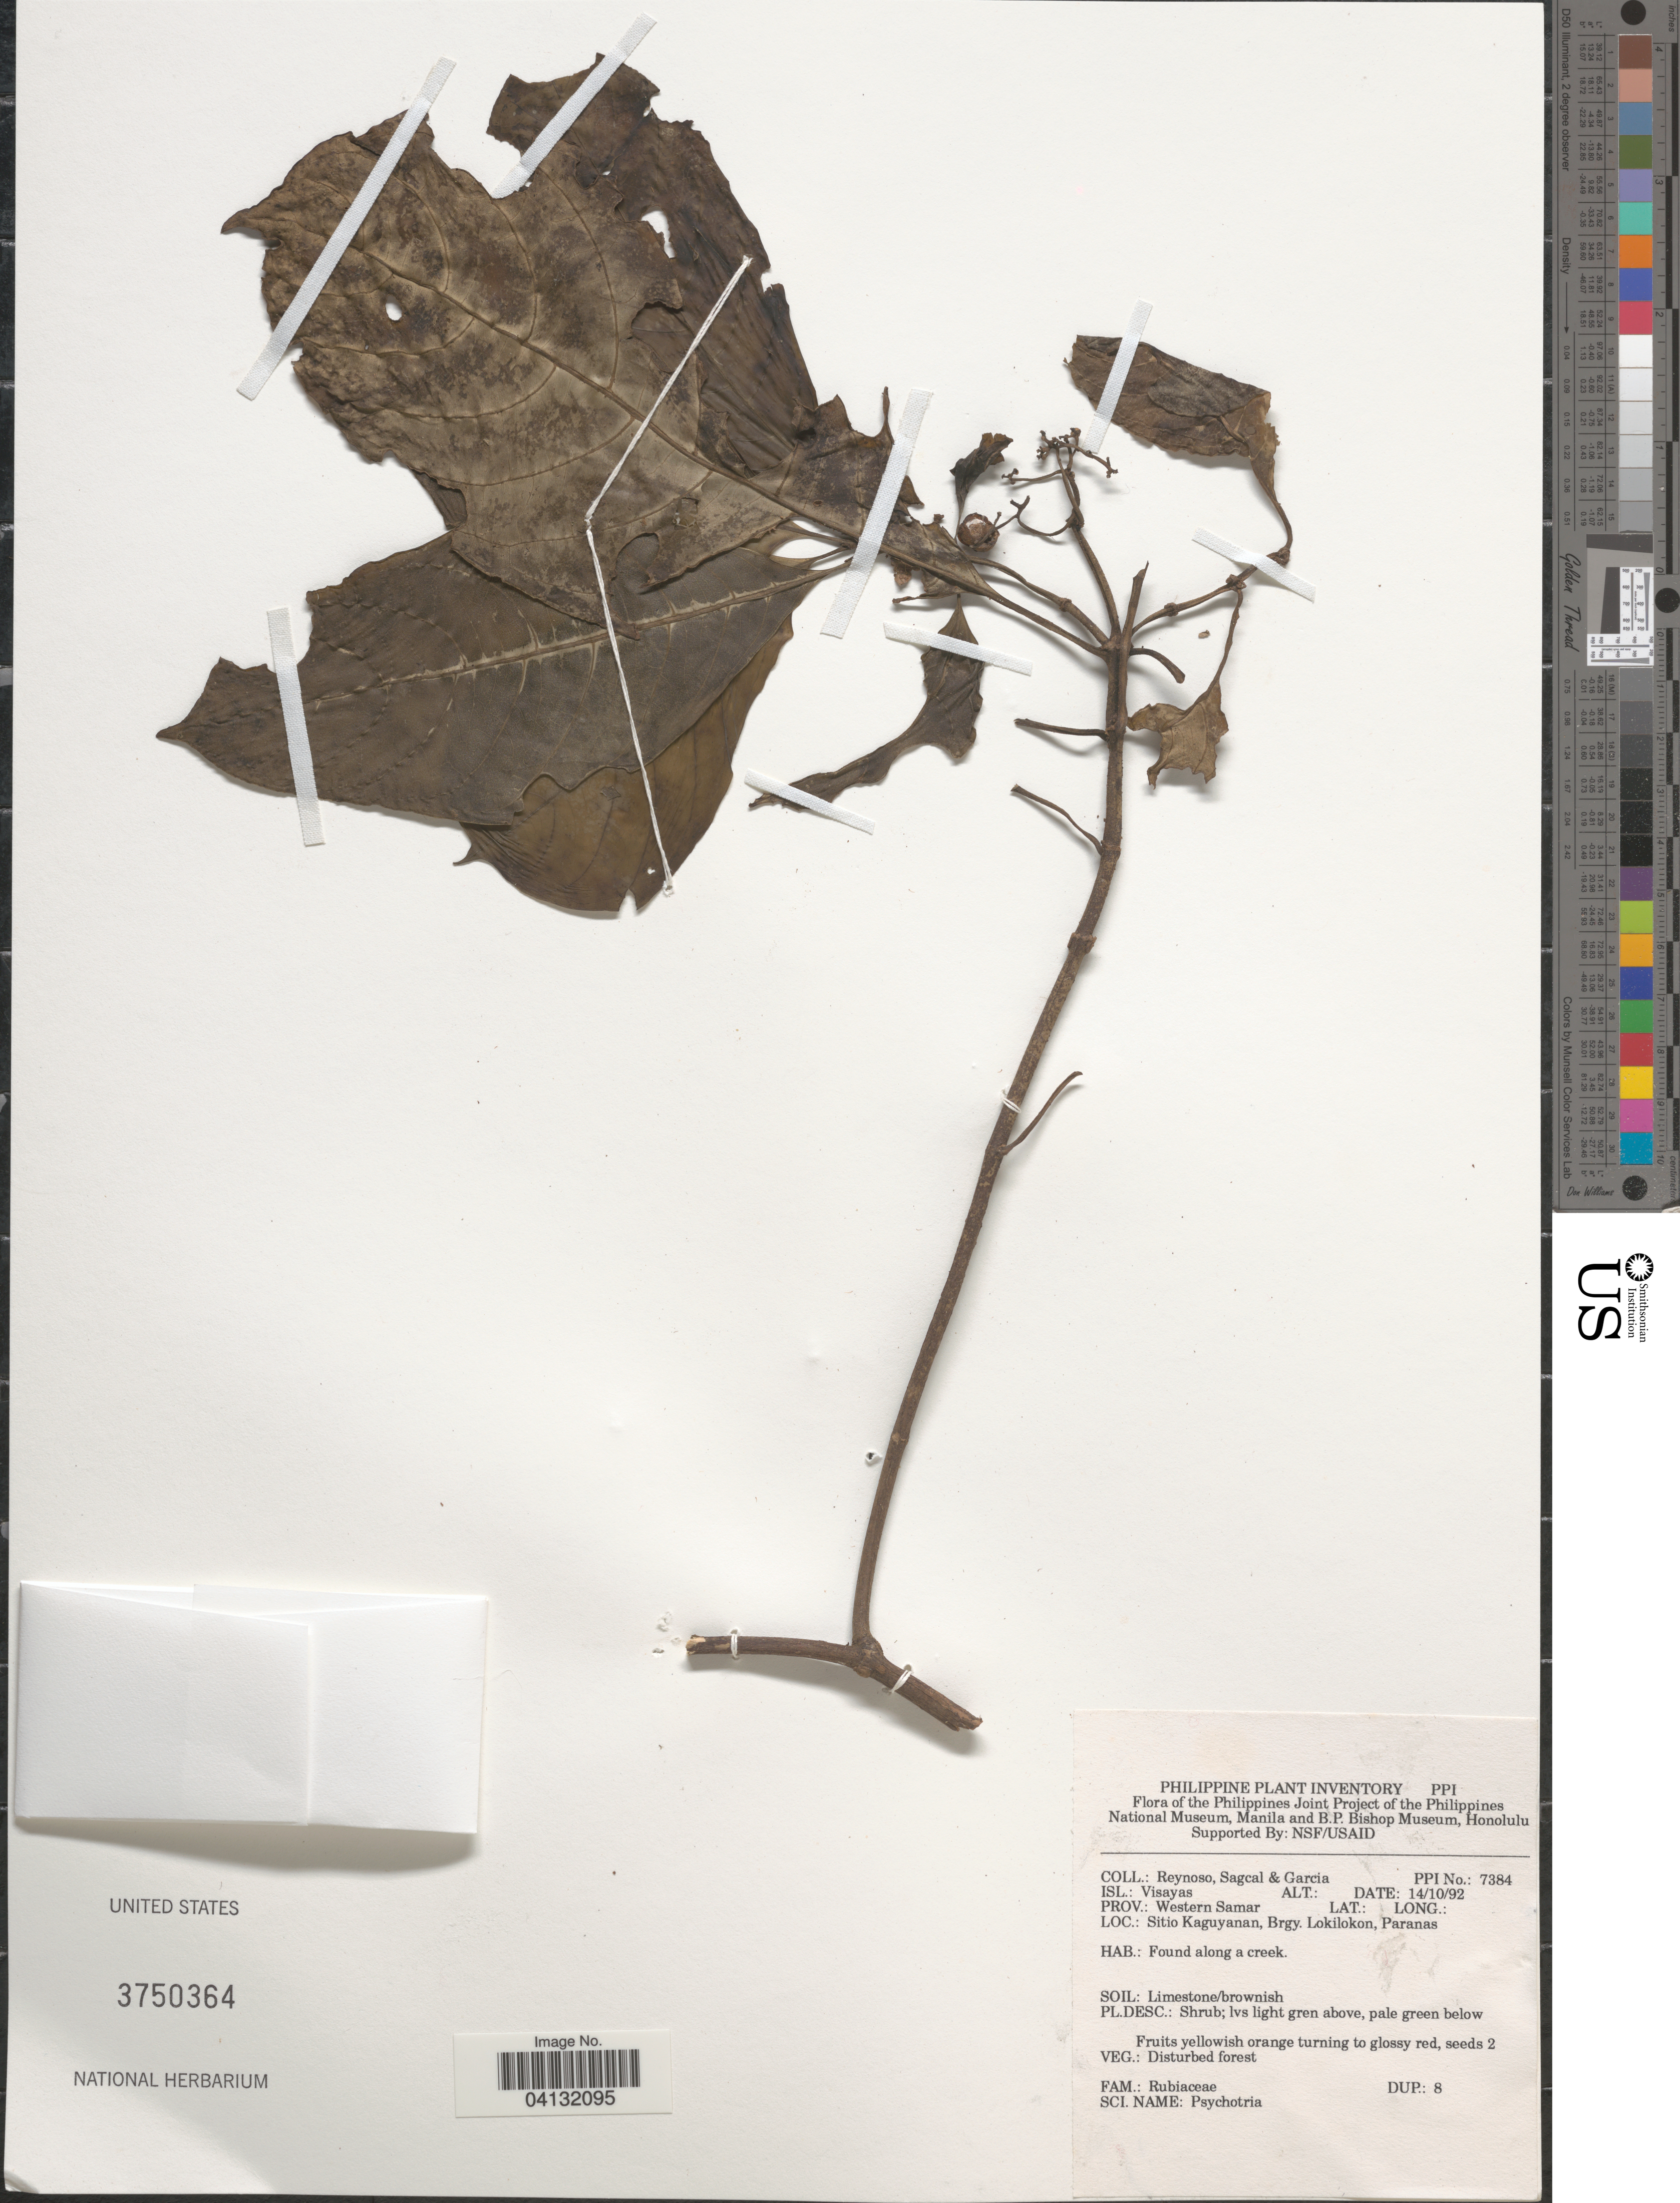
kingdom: Plantae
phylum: Tracheophyta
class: Magnoliopsida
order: Gentianales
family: Rubiaceae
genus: Psychotria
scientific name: Psychotria sp.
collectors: E. Reynoso, E. Sagcal & H. Garcia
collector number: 7384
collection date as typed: Transcribed d/m/y: 14/10/92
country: Philippines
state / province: Eastern Visayas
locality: Isl.: Visayas. Prov.: Western Samar. Sitio Kapinyahan, Brgy. Lokilokon, Paranas.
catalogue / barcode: US 3750364